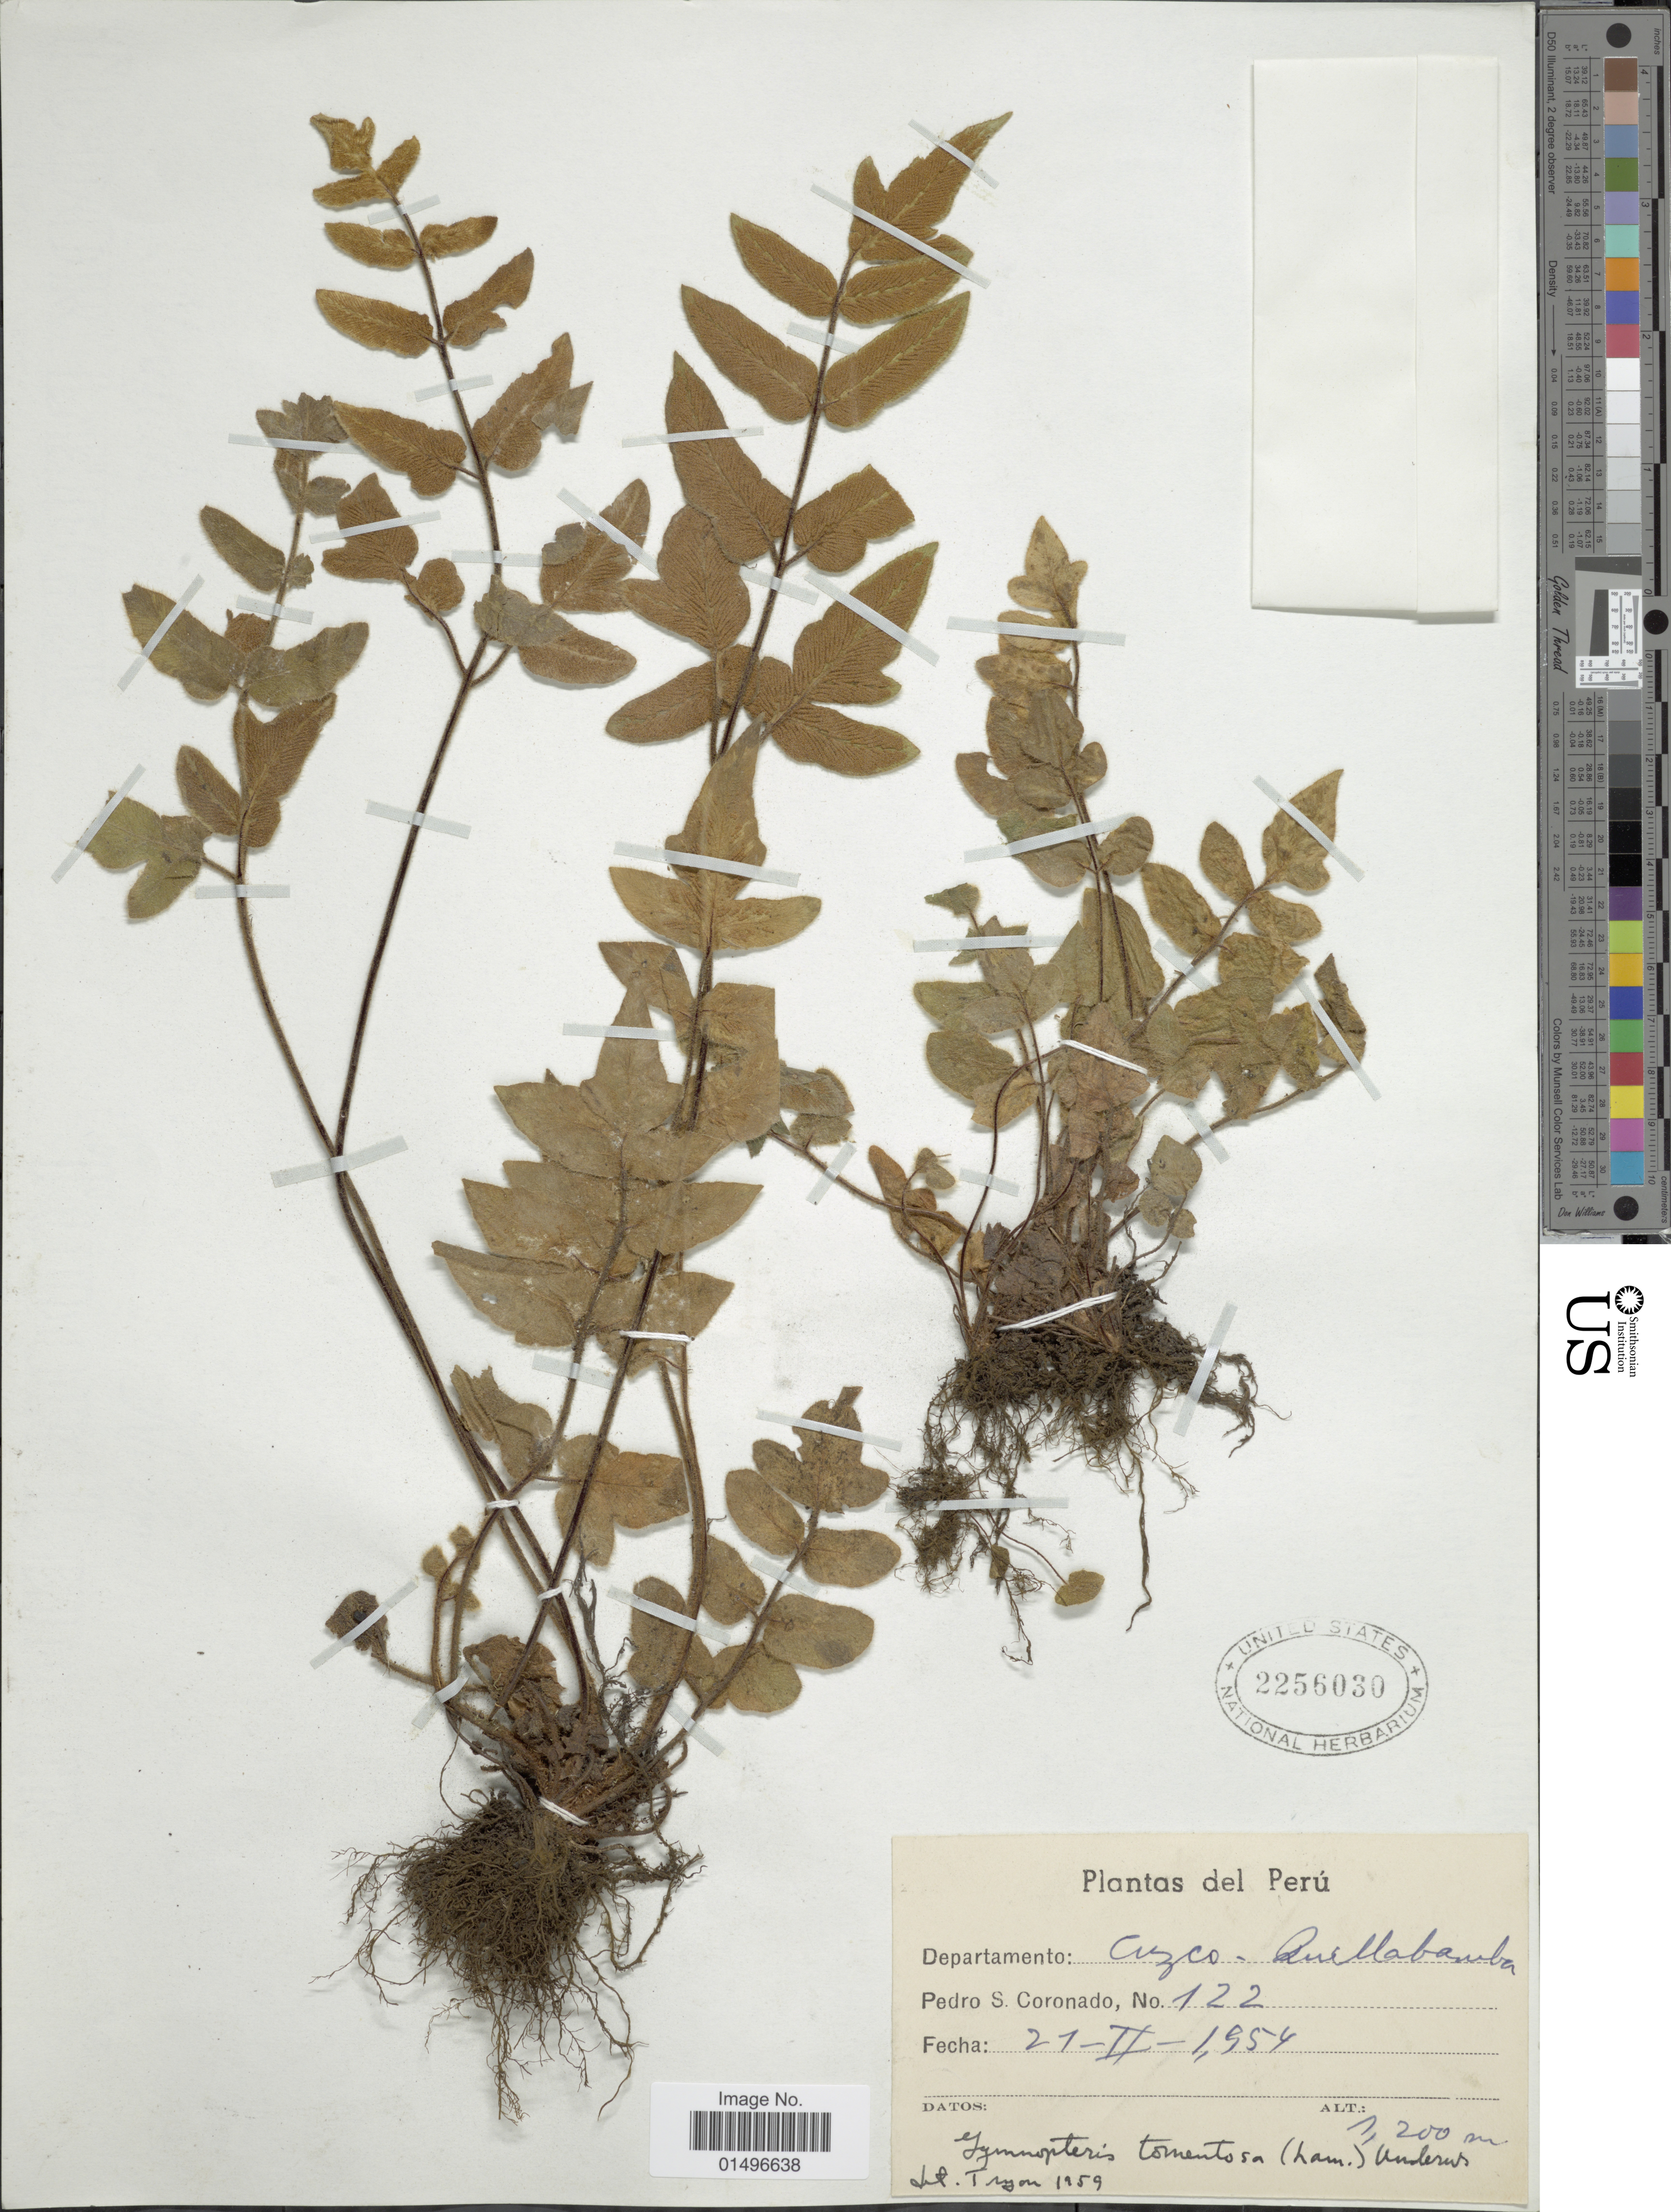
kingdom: Plantae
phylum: Tracheophyta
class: Polypodiopsida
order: Polypodiales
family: Pteridaceae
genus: Hemionitis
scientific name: Hemionitis tomentosa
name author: (Lam.) Raddi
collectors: P. Coronado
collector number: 122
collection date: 1954-02-21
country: Peru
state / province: Cusco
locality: Peru, Departamento: Cuzco-Quillabamba.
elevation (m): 1200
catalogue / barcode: US 2256030